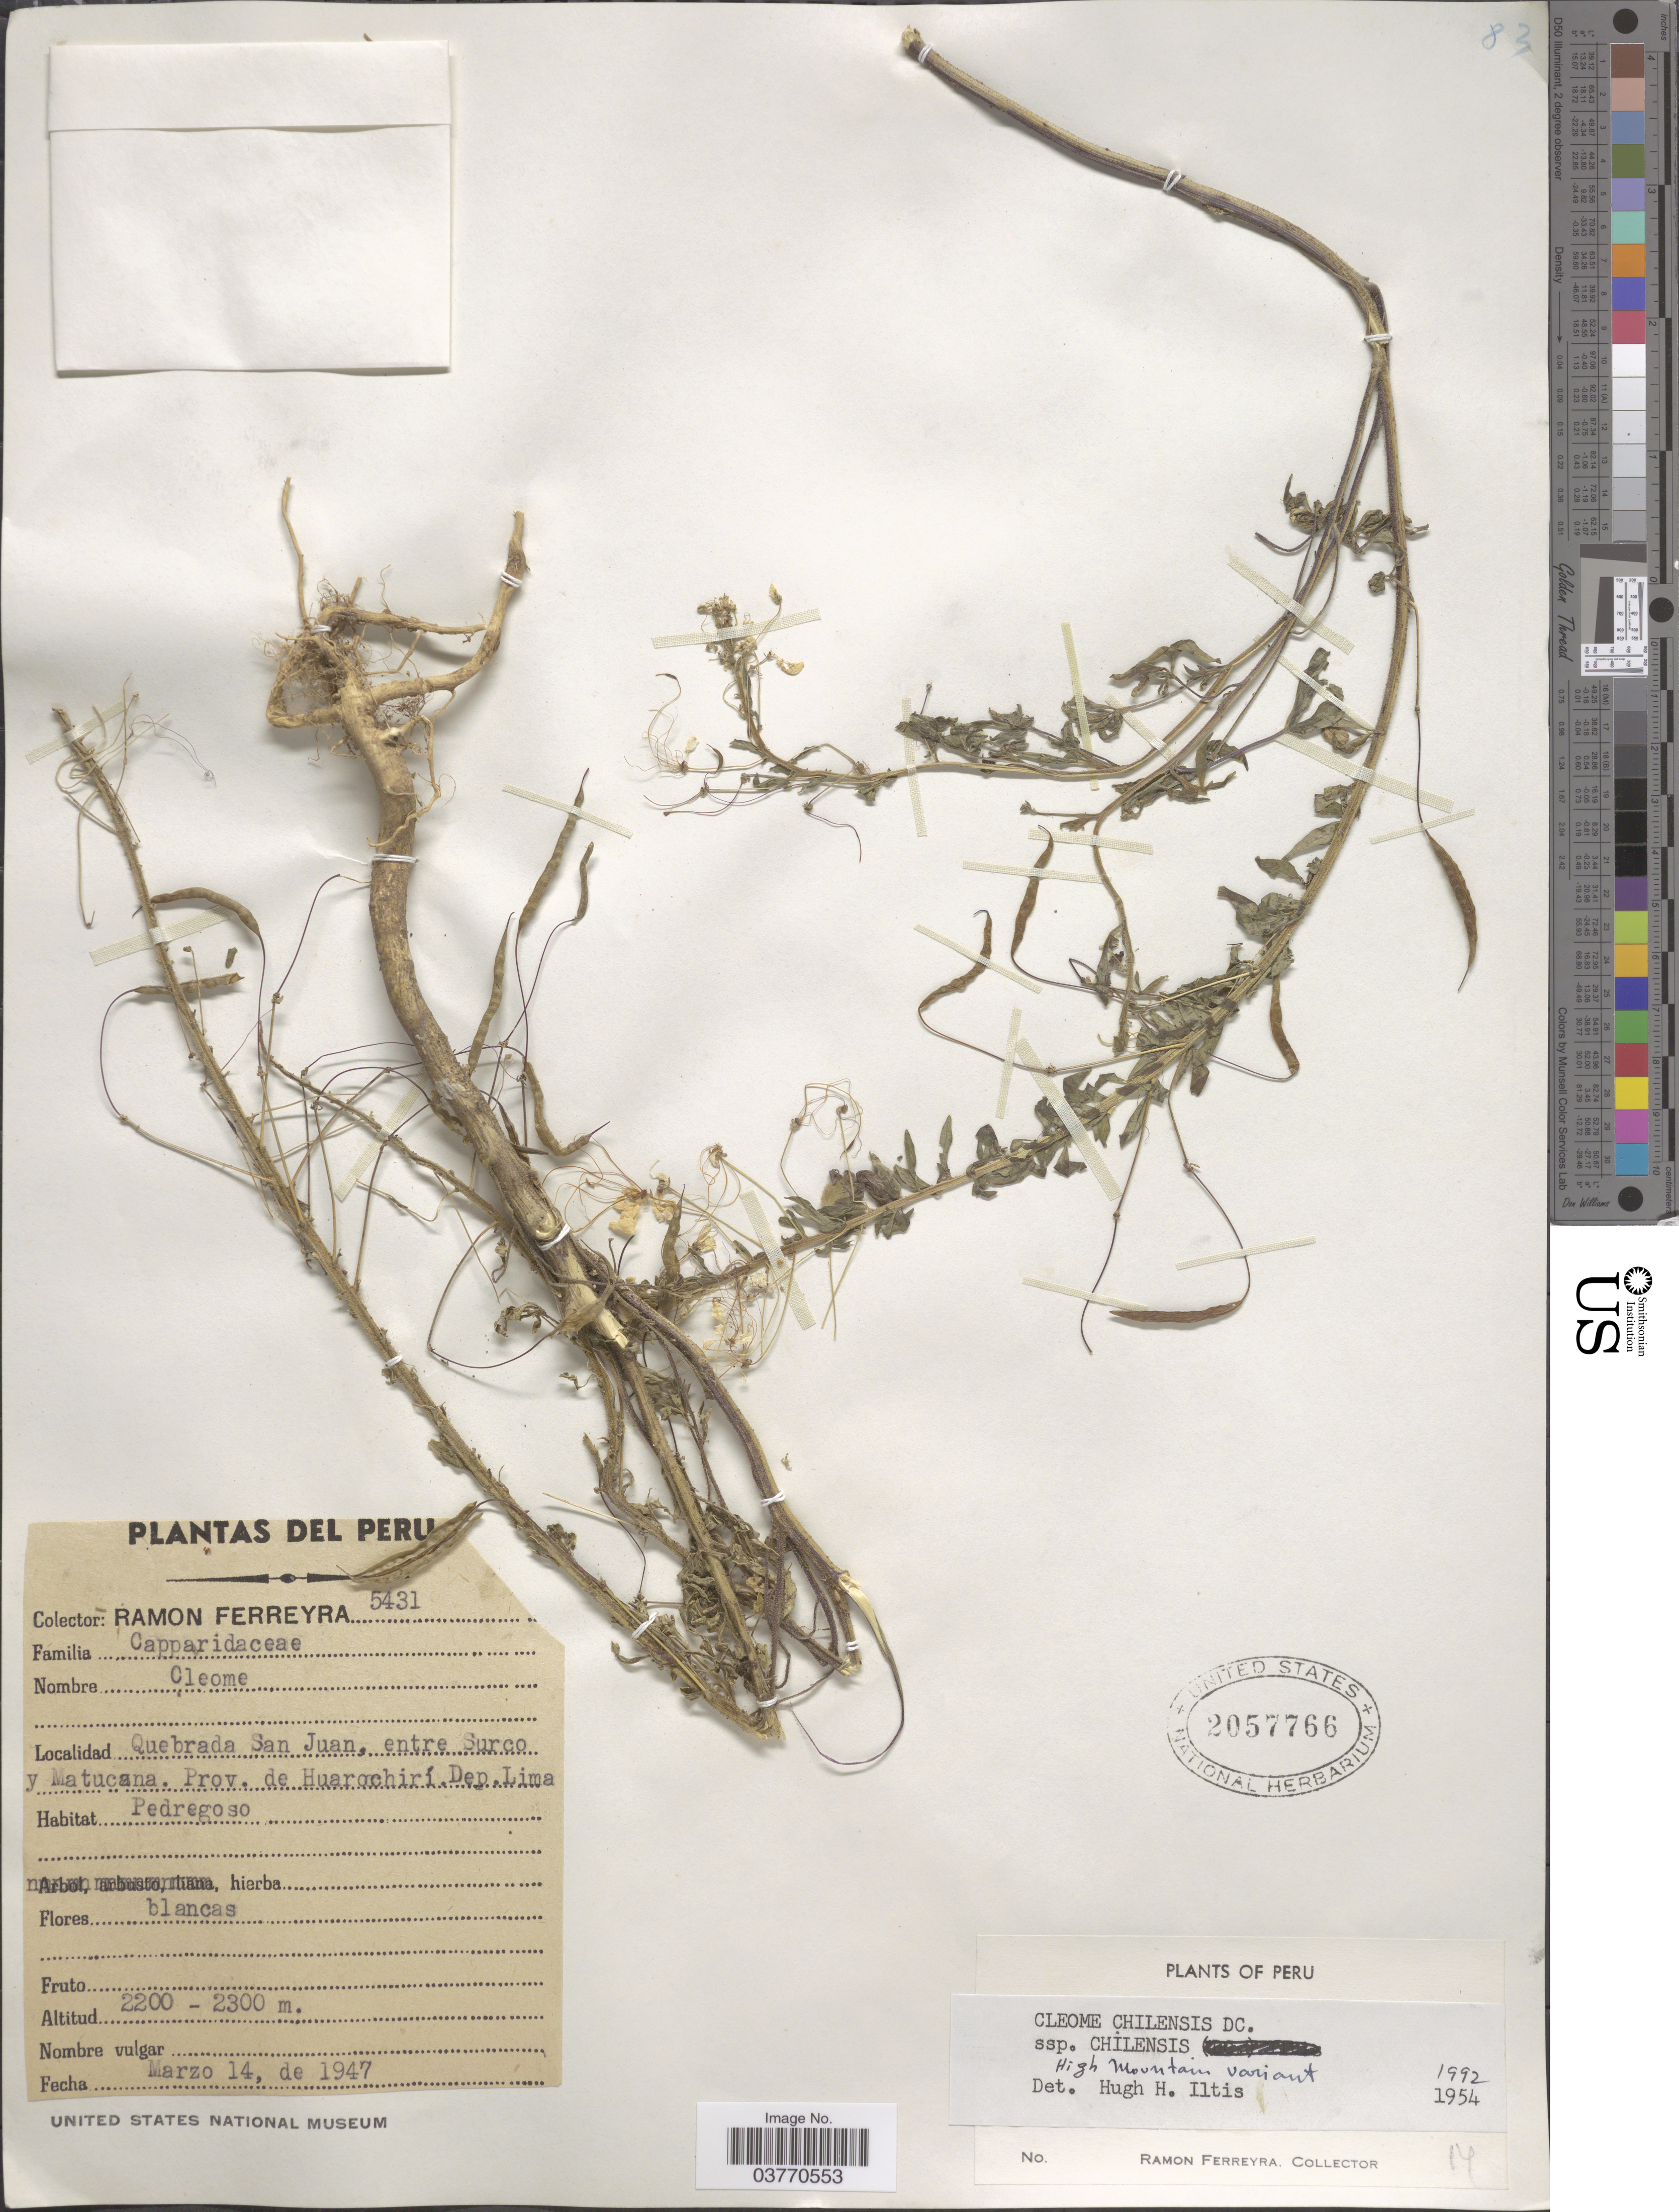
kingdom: Plantae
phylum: Tracheophyta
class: Magnoliopsida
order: Brassicales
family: Cleomaceae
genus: Andinocleome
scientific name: Andinocleome chilensis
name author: (DC.) Iltis ex E.M. McGinty & Roalson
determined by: Strong, M. T., (US), Smithsonian Institution - National Museum of Natural History (UNITED STATES)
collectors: R. A. Ferreyra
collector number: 5431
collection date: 1947-03-14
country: Peru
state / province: Lima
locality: Quebrada San Juan, entre Surco y Matucana. Huarochirí. Dep. Lima. Pedregoso.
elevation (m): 2200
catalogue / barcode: US 2057766